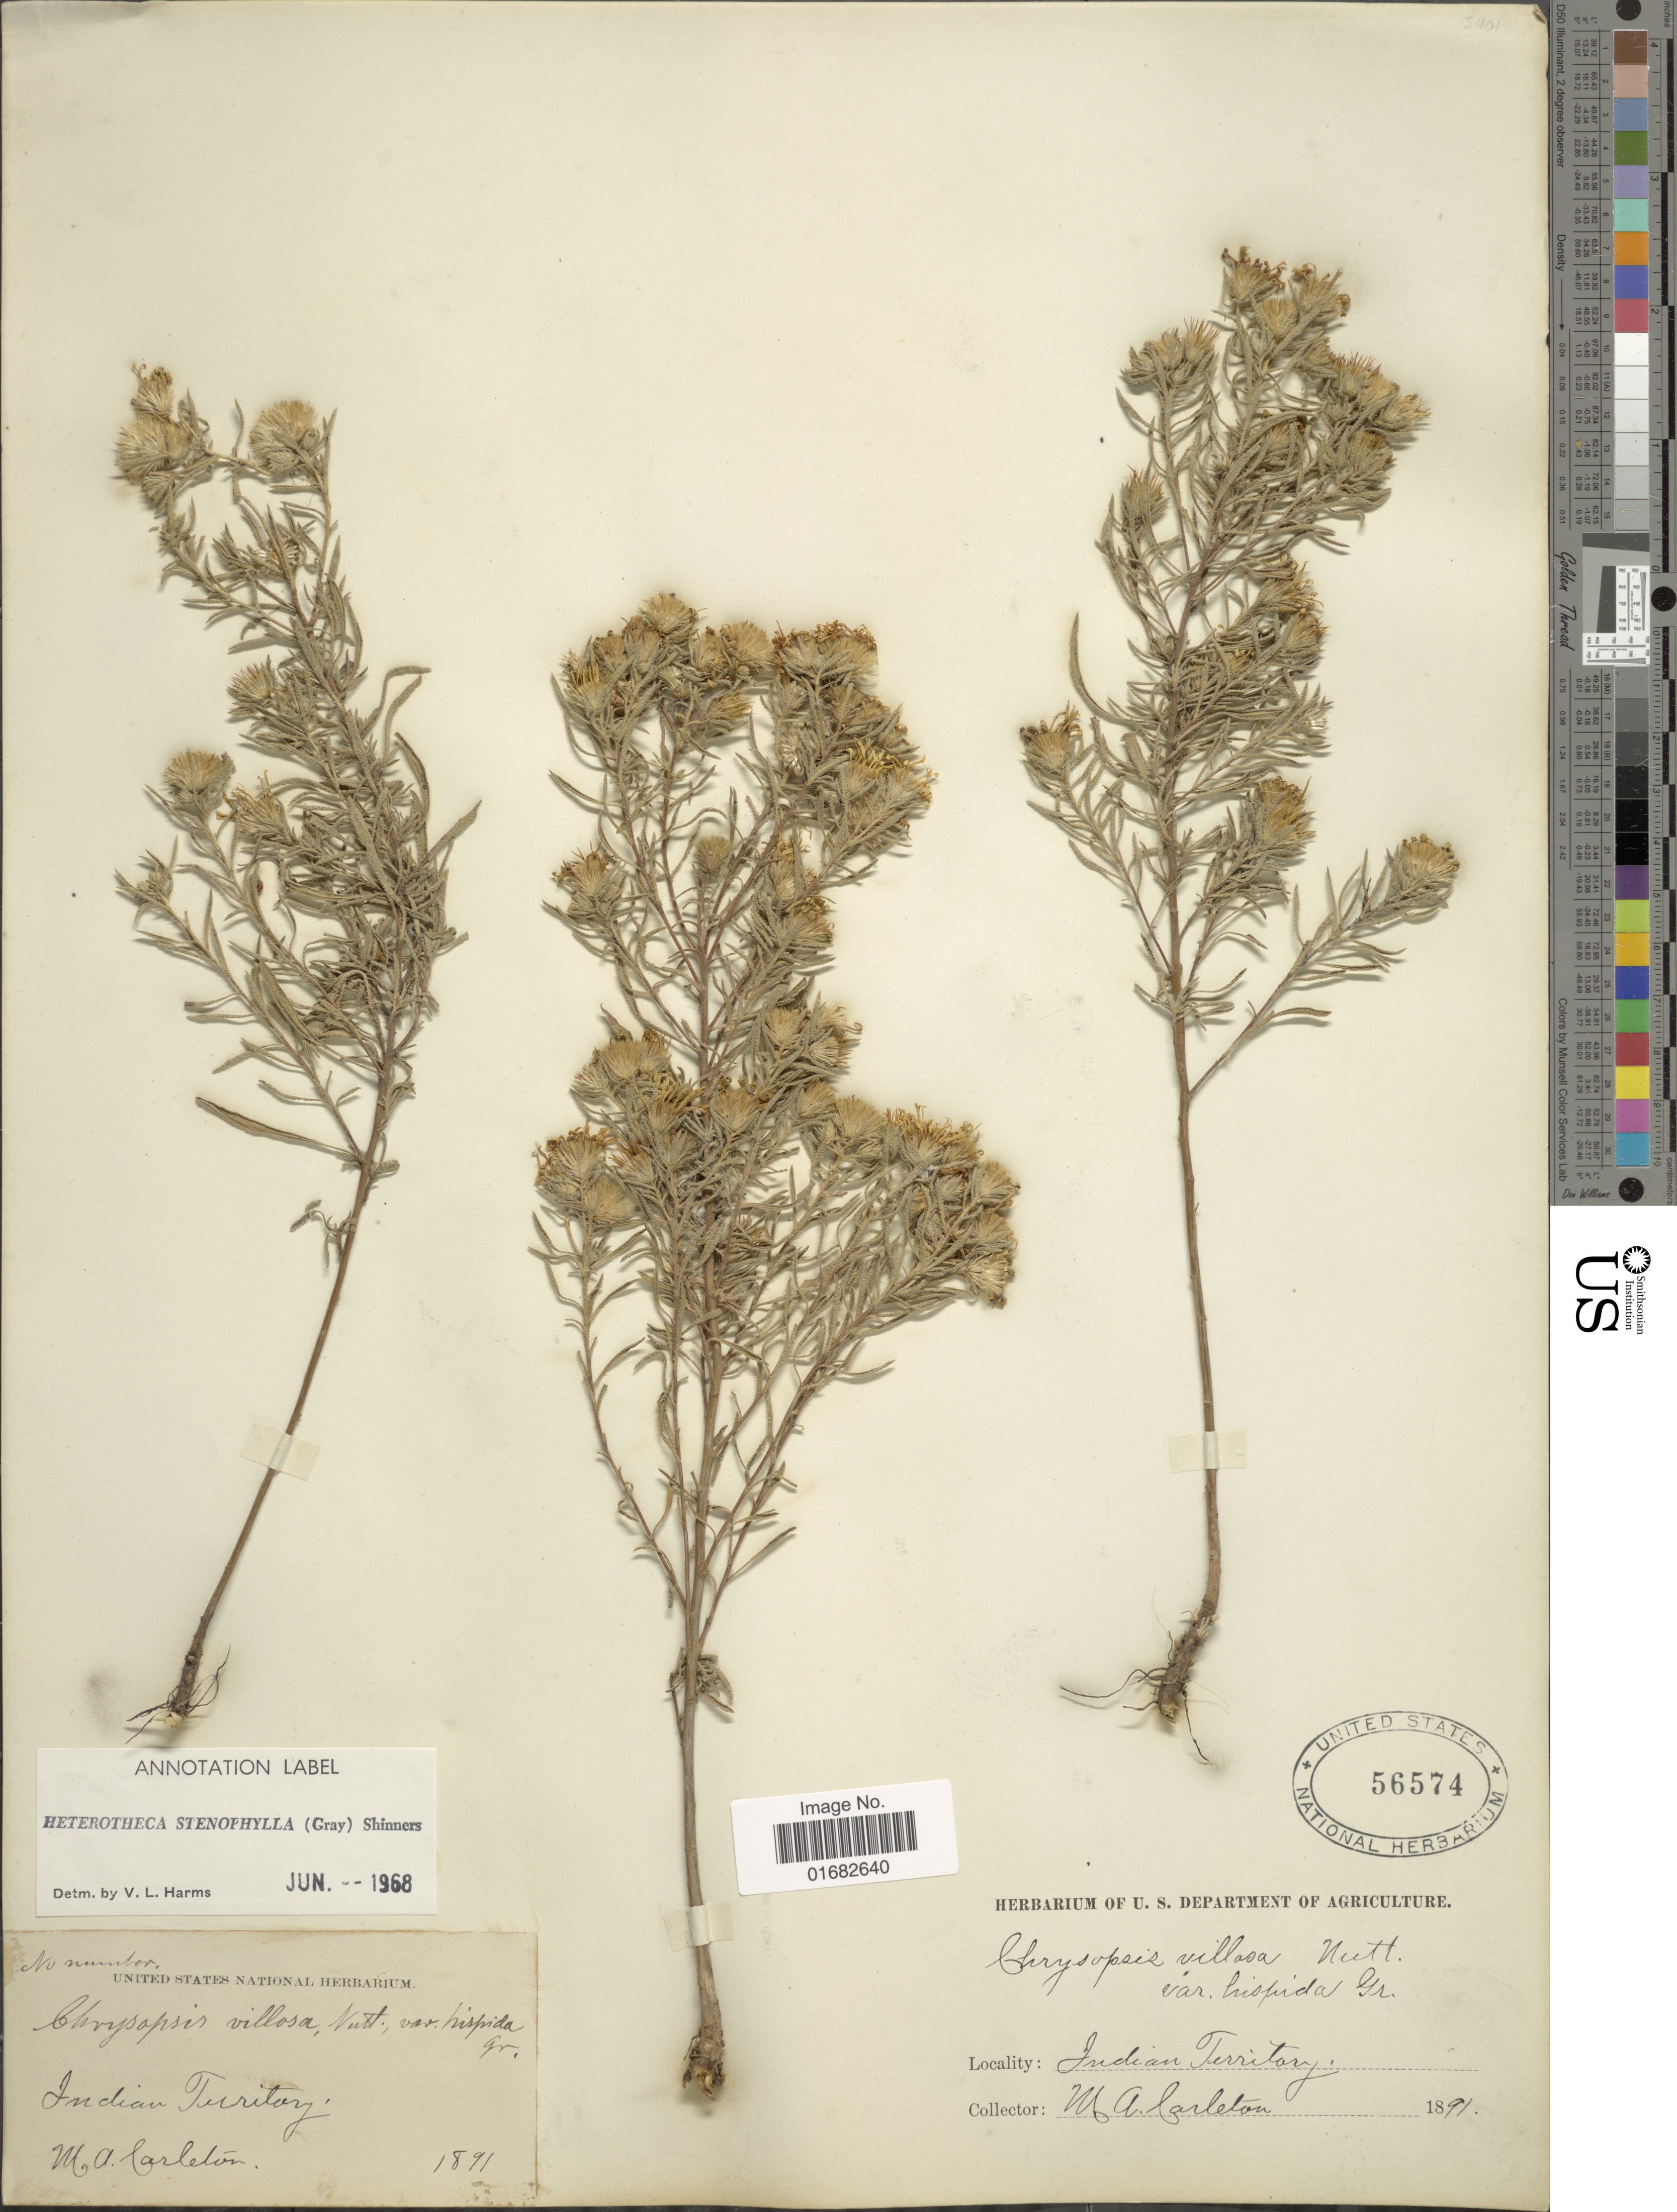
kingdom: Plantae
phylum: Tracheophyta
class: Magnoliopsida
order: Asterales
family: Asteraceae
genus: Heterotheca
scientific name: Heterotheca stenophylla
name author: (A. Gray) Shinners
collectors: M. A. Carleton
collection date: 1891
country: United States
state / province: Oklahoma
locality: Indian Territory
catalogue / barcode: US 56574